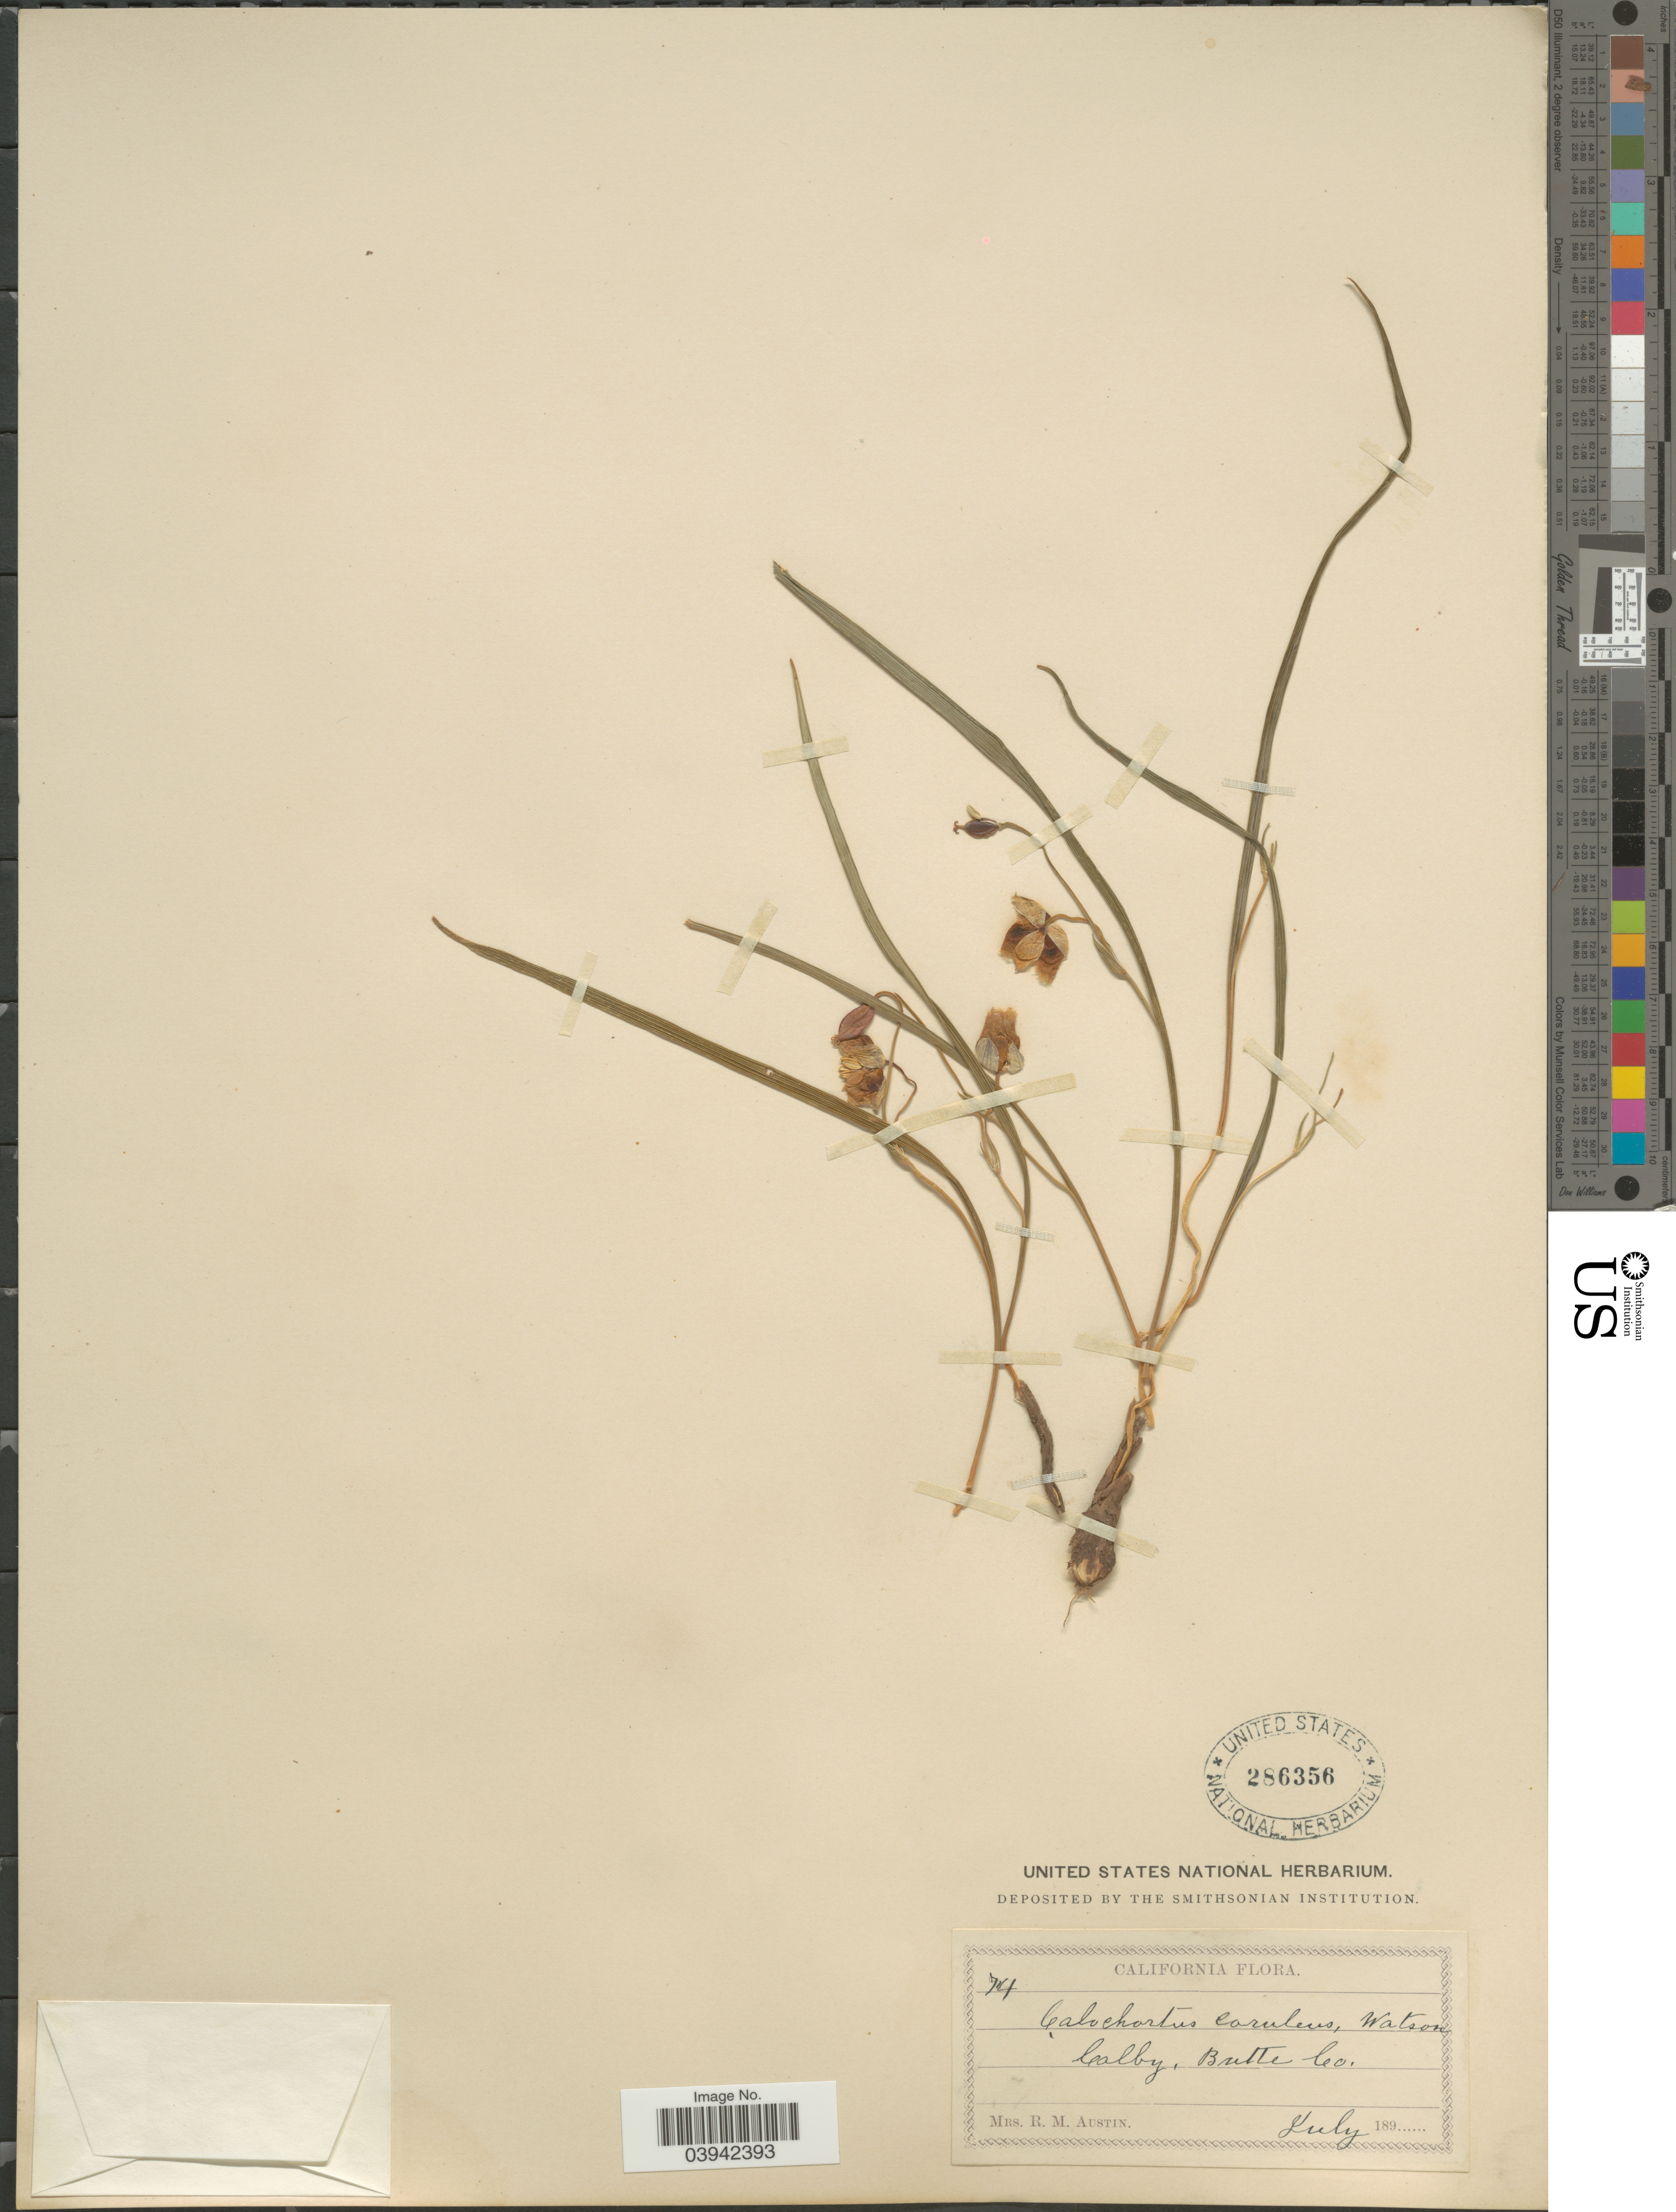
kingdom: Plantae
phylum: Tracheophyta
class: Liliopsida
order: Liliales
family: Liliaceae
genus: Calochortus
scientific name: Calochortus coeruleus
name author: (Kellogg) S. Watson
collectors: R. Austin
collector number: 74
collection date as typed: july 189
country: United States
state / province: California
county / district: Butte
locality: Colby, Butte Co.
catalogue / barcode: US 286356